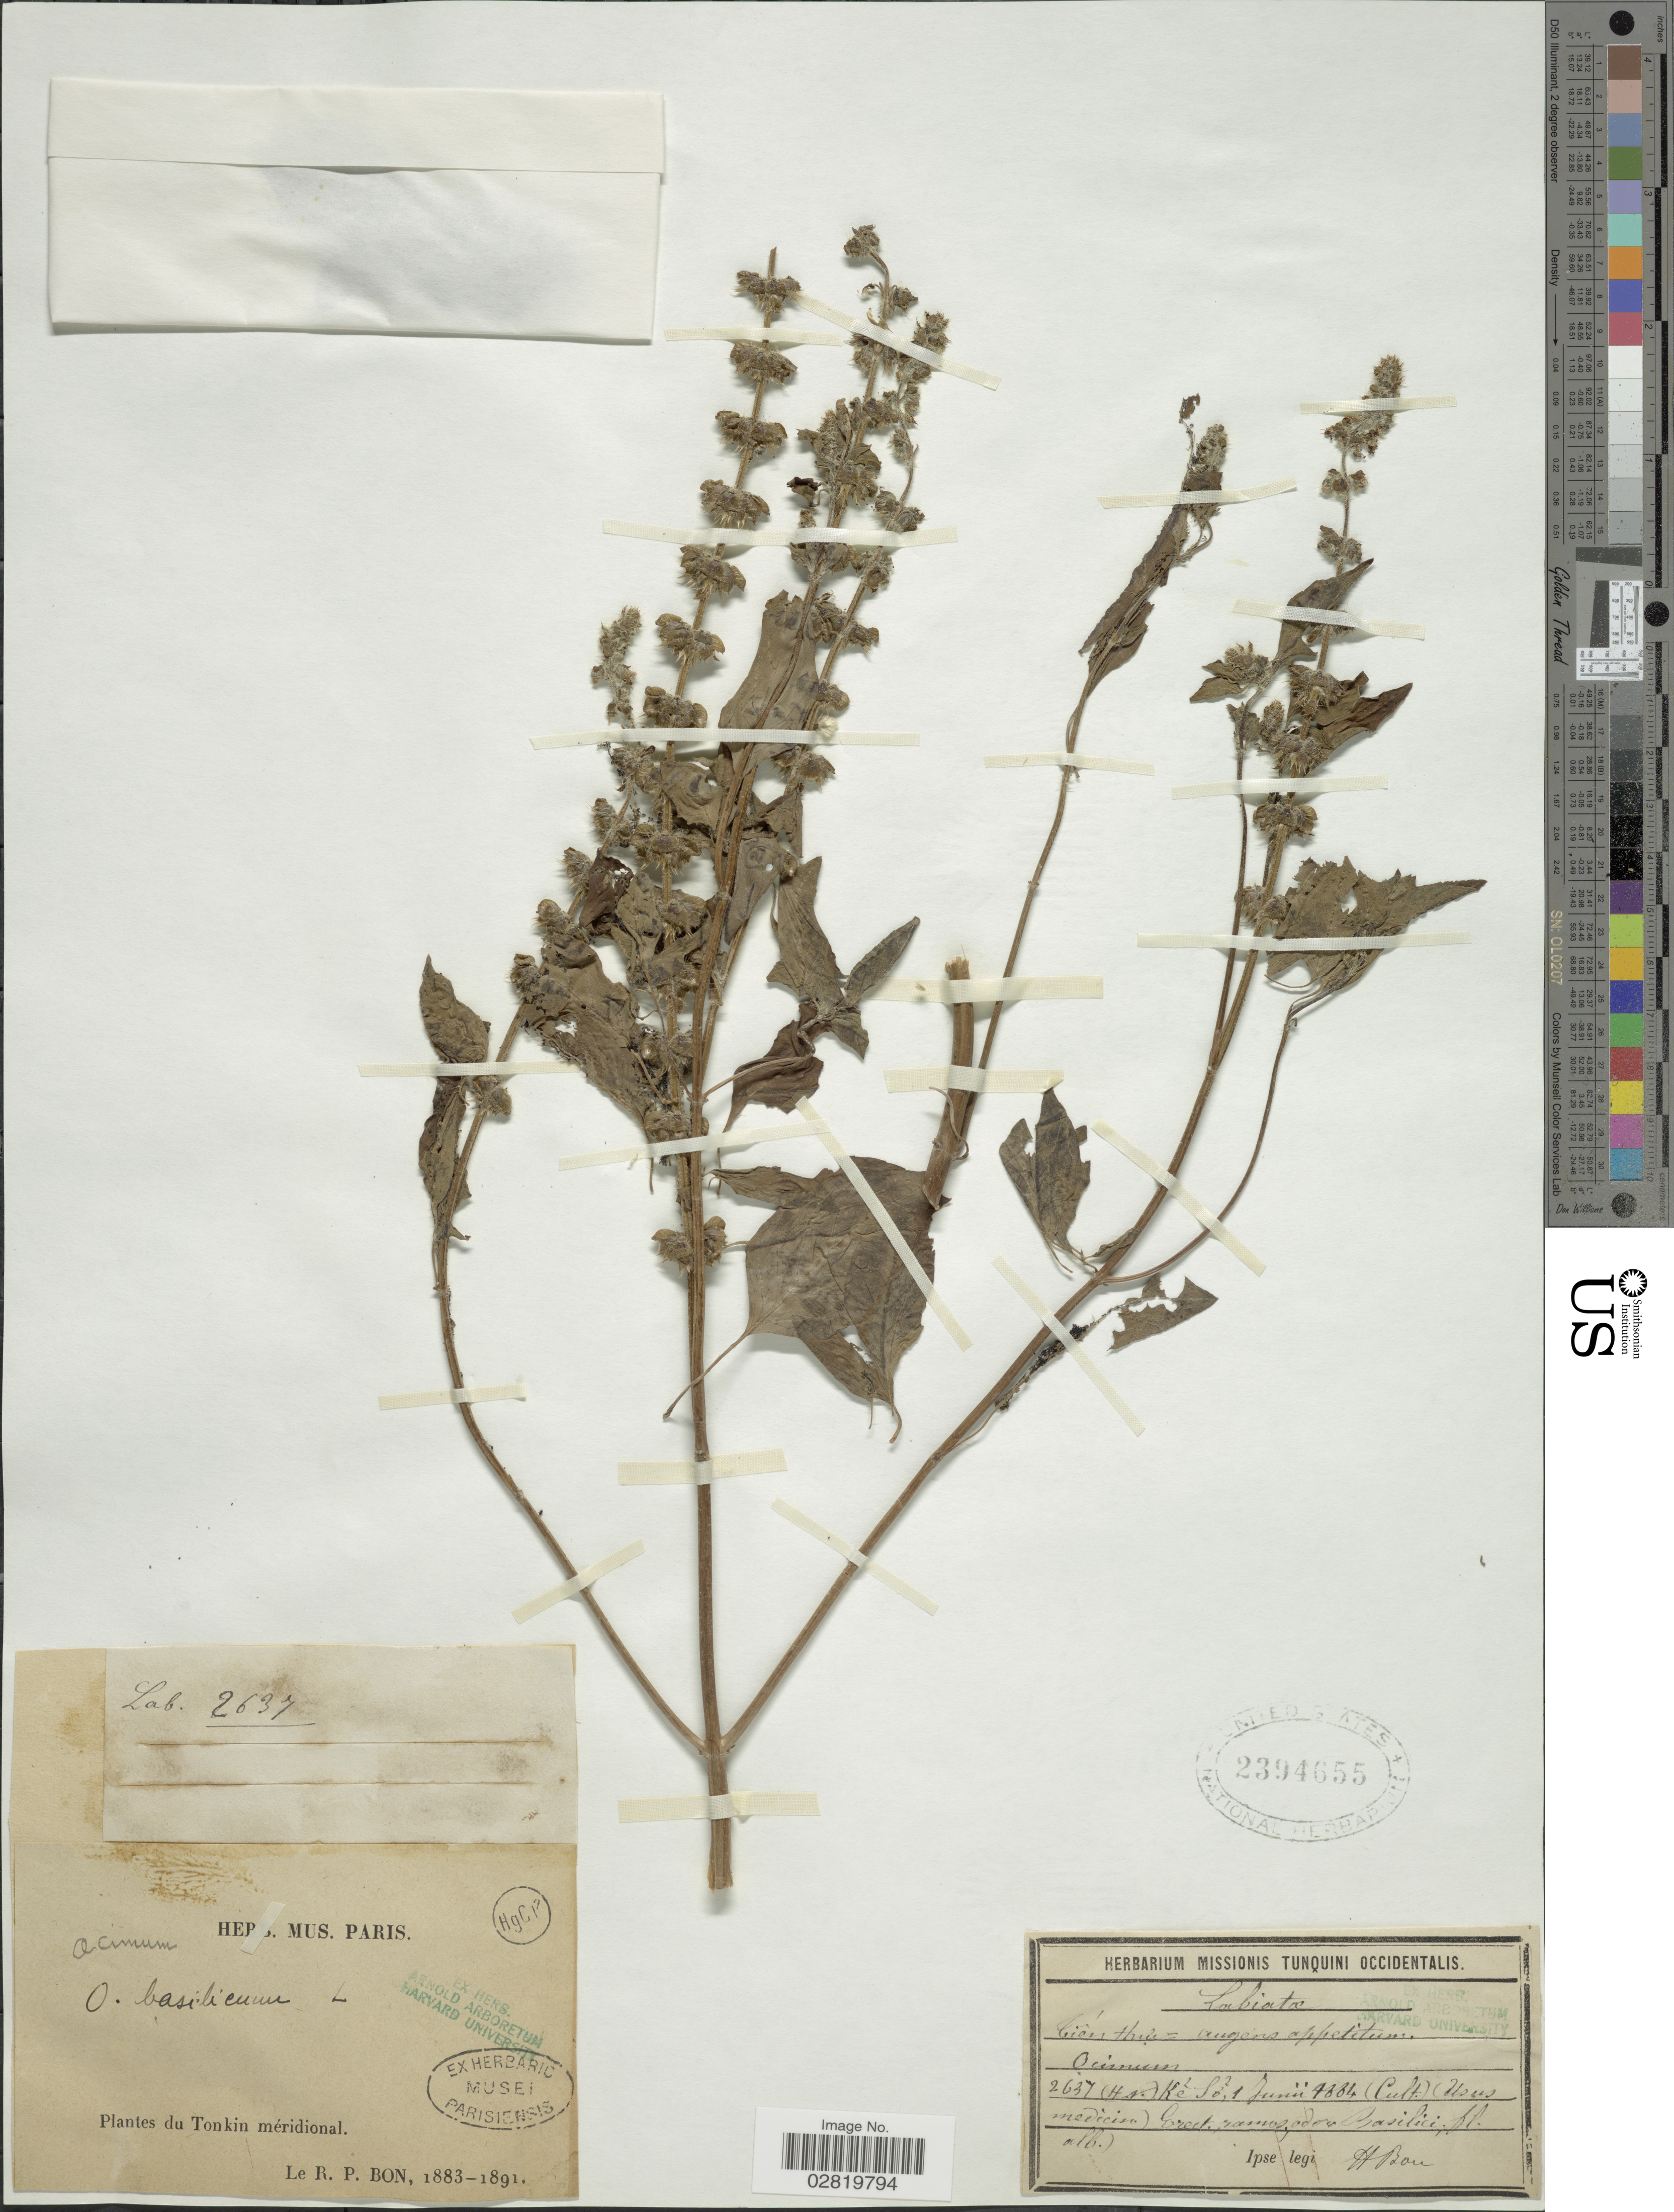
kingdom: Plantae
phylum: Tracheophyta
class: Magnoliopsida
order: Lamiales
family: Lamiaceae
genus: Ocimum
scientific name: Ocimum basilicum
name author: L.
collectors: R. Bon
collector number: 2637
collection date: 1884-06-01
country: Vietnam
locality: Tonkin méridional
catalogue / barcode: US 2394655